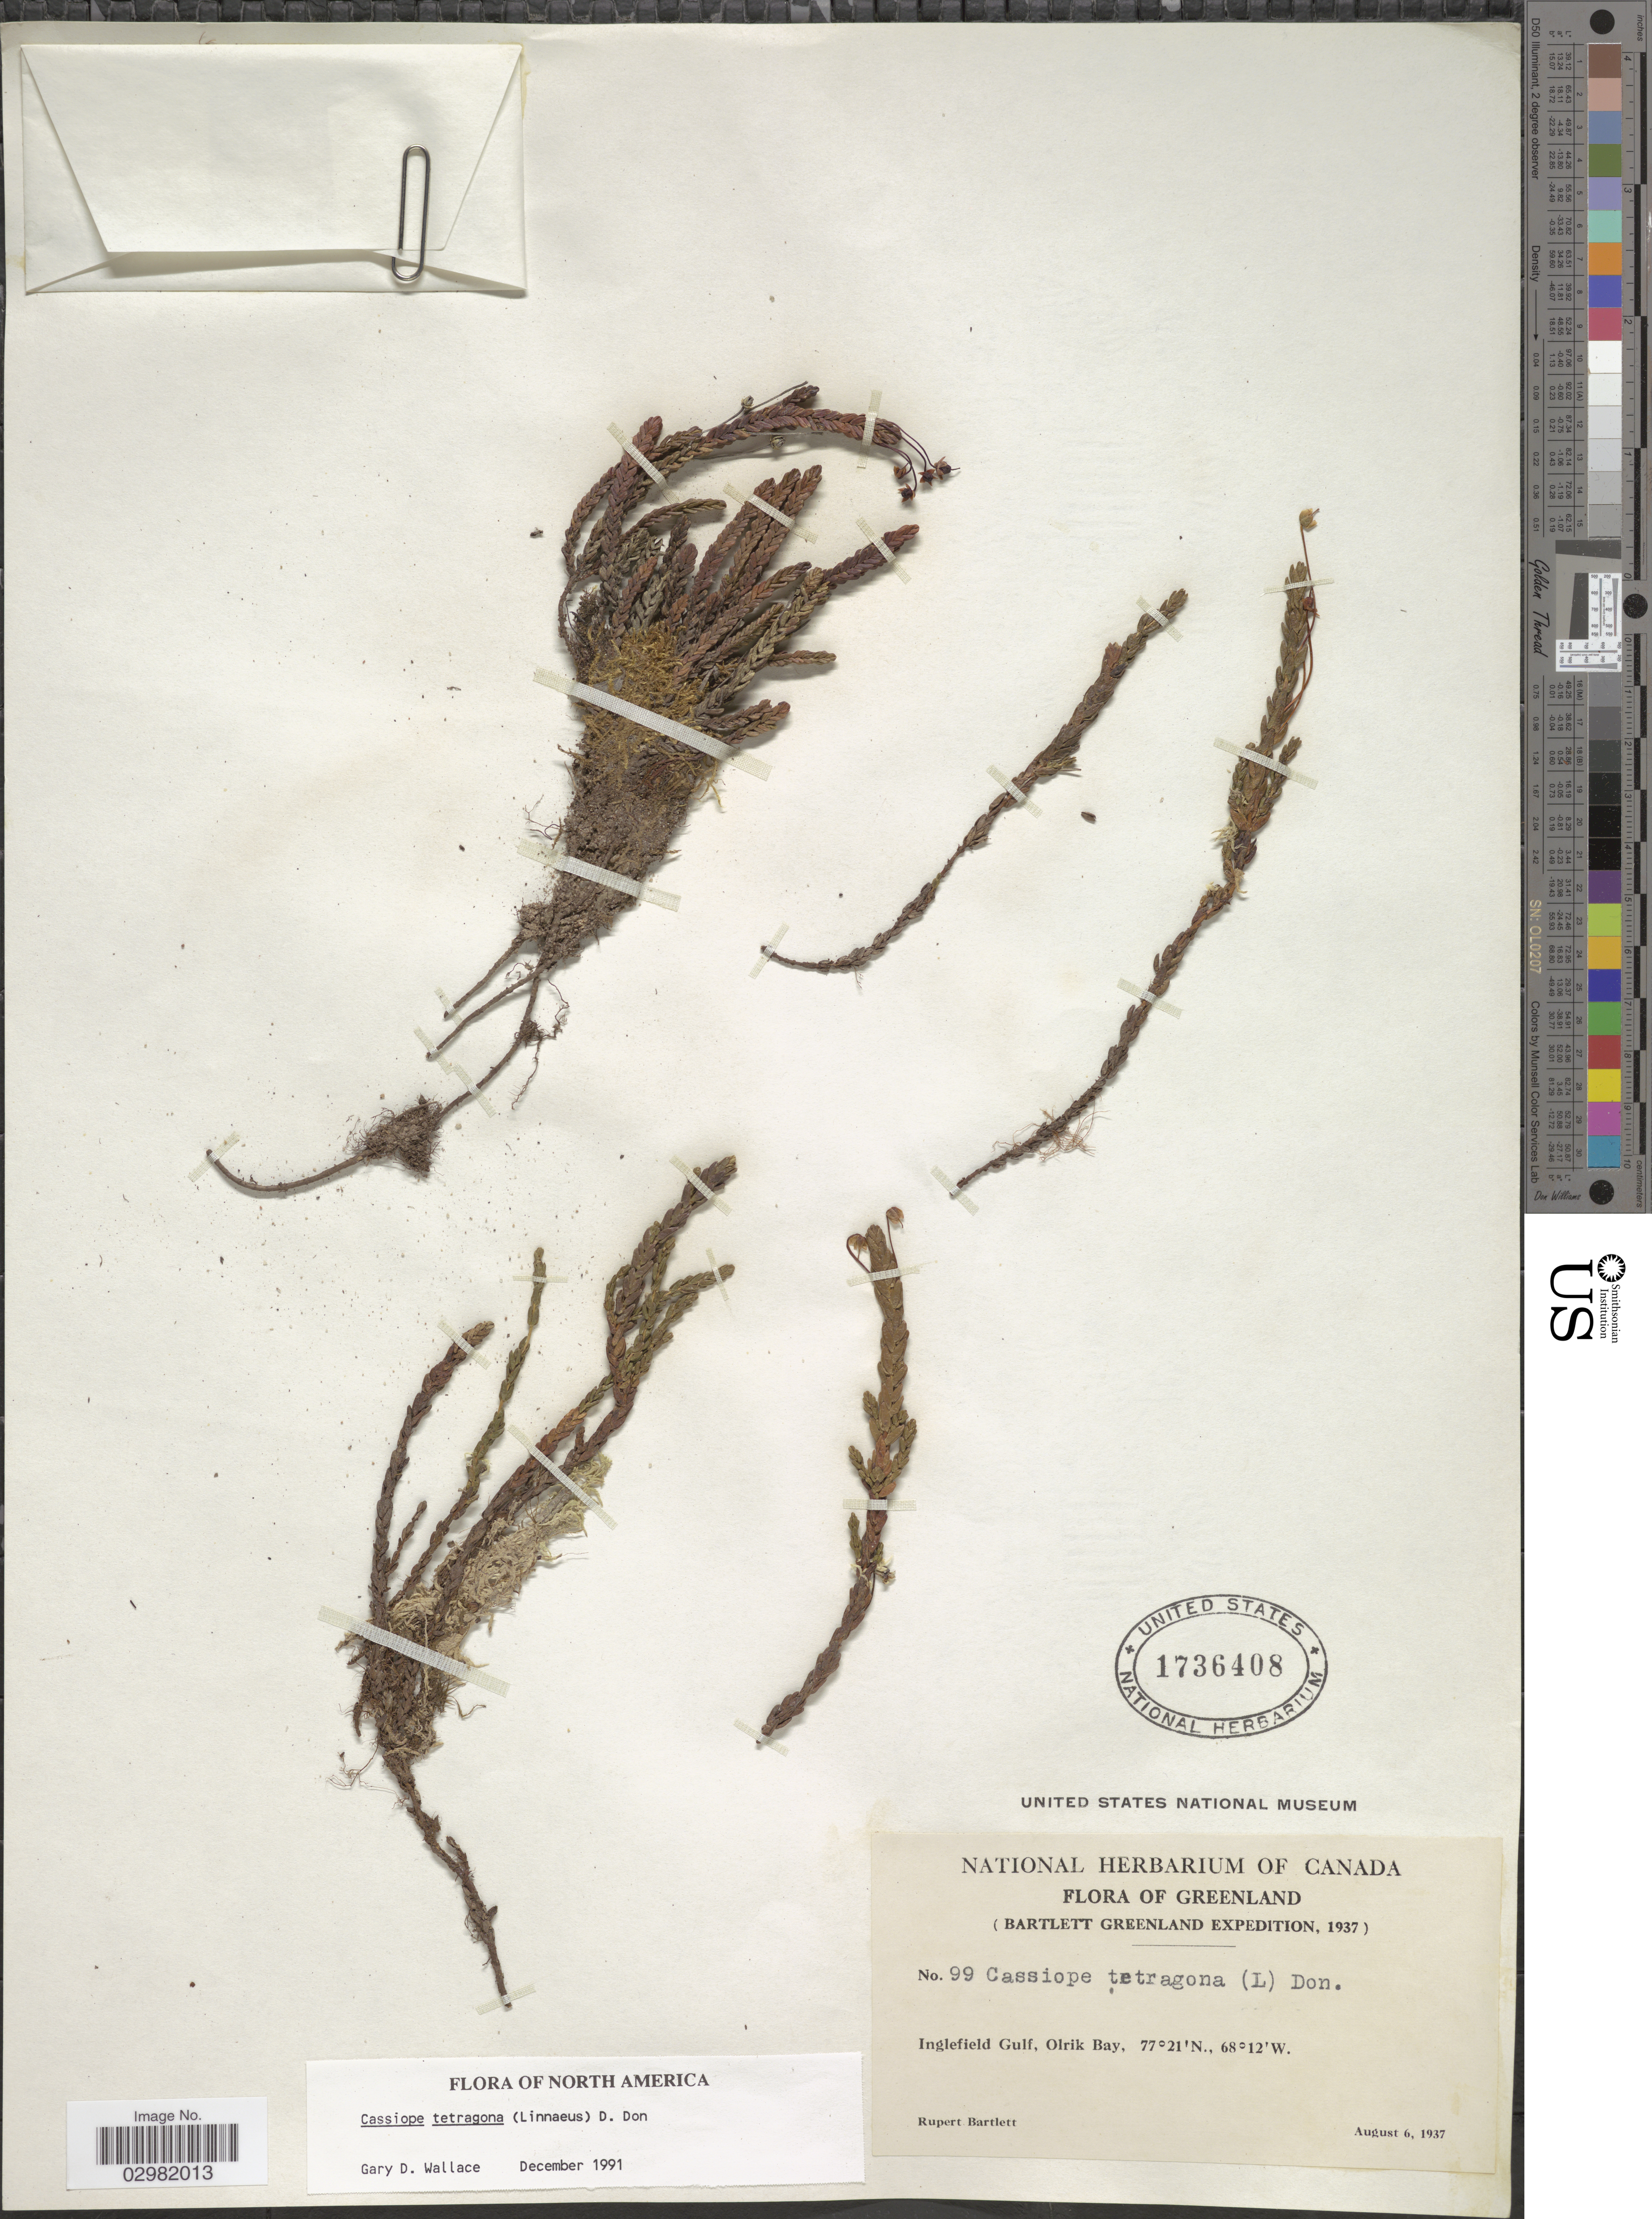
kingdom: Plantae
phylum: Tracheophyta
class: Magnoliopsida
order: Ericales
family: Ericaceae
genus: Cassiope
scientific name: Cassiope tetragona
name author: (L.) D. Don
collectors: R. Bartlett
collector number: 99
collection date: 1937-08-06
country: Greenland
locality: Inglefield Gulf, Olrik Bay.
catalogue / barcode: US 1736408